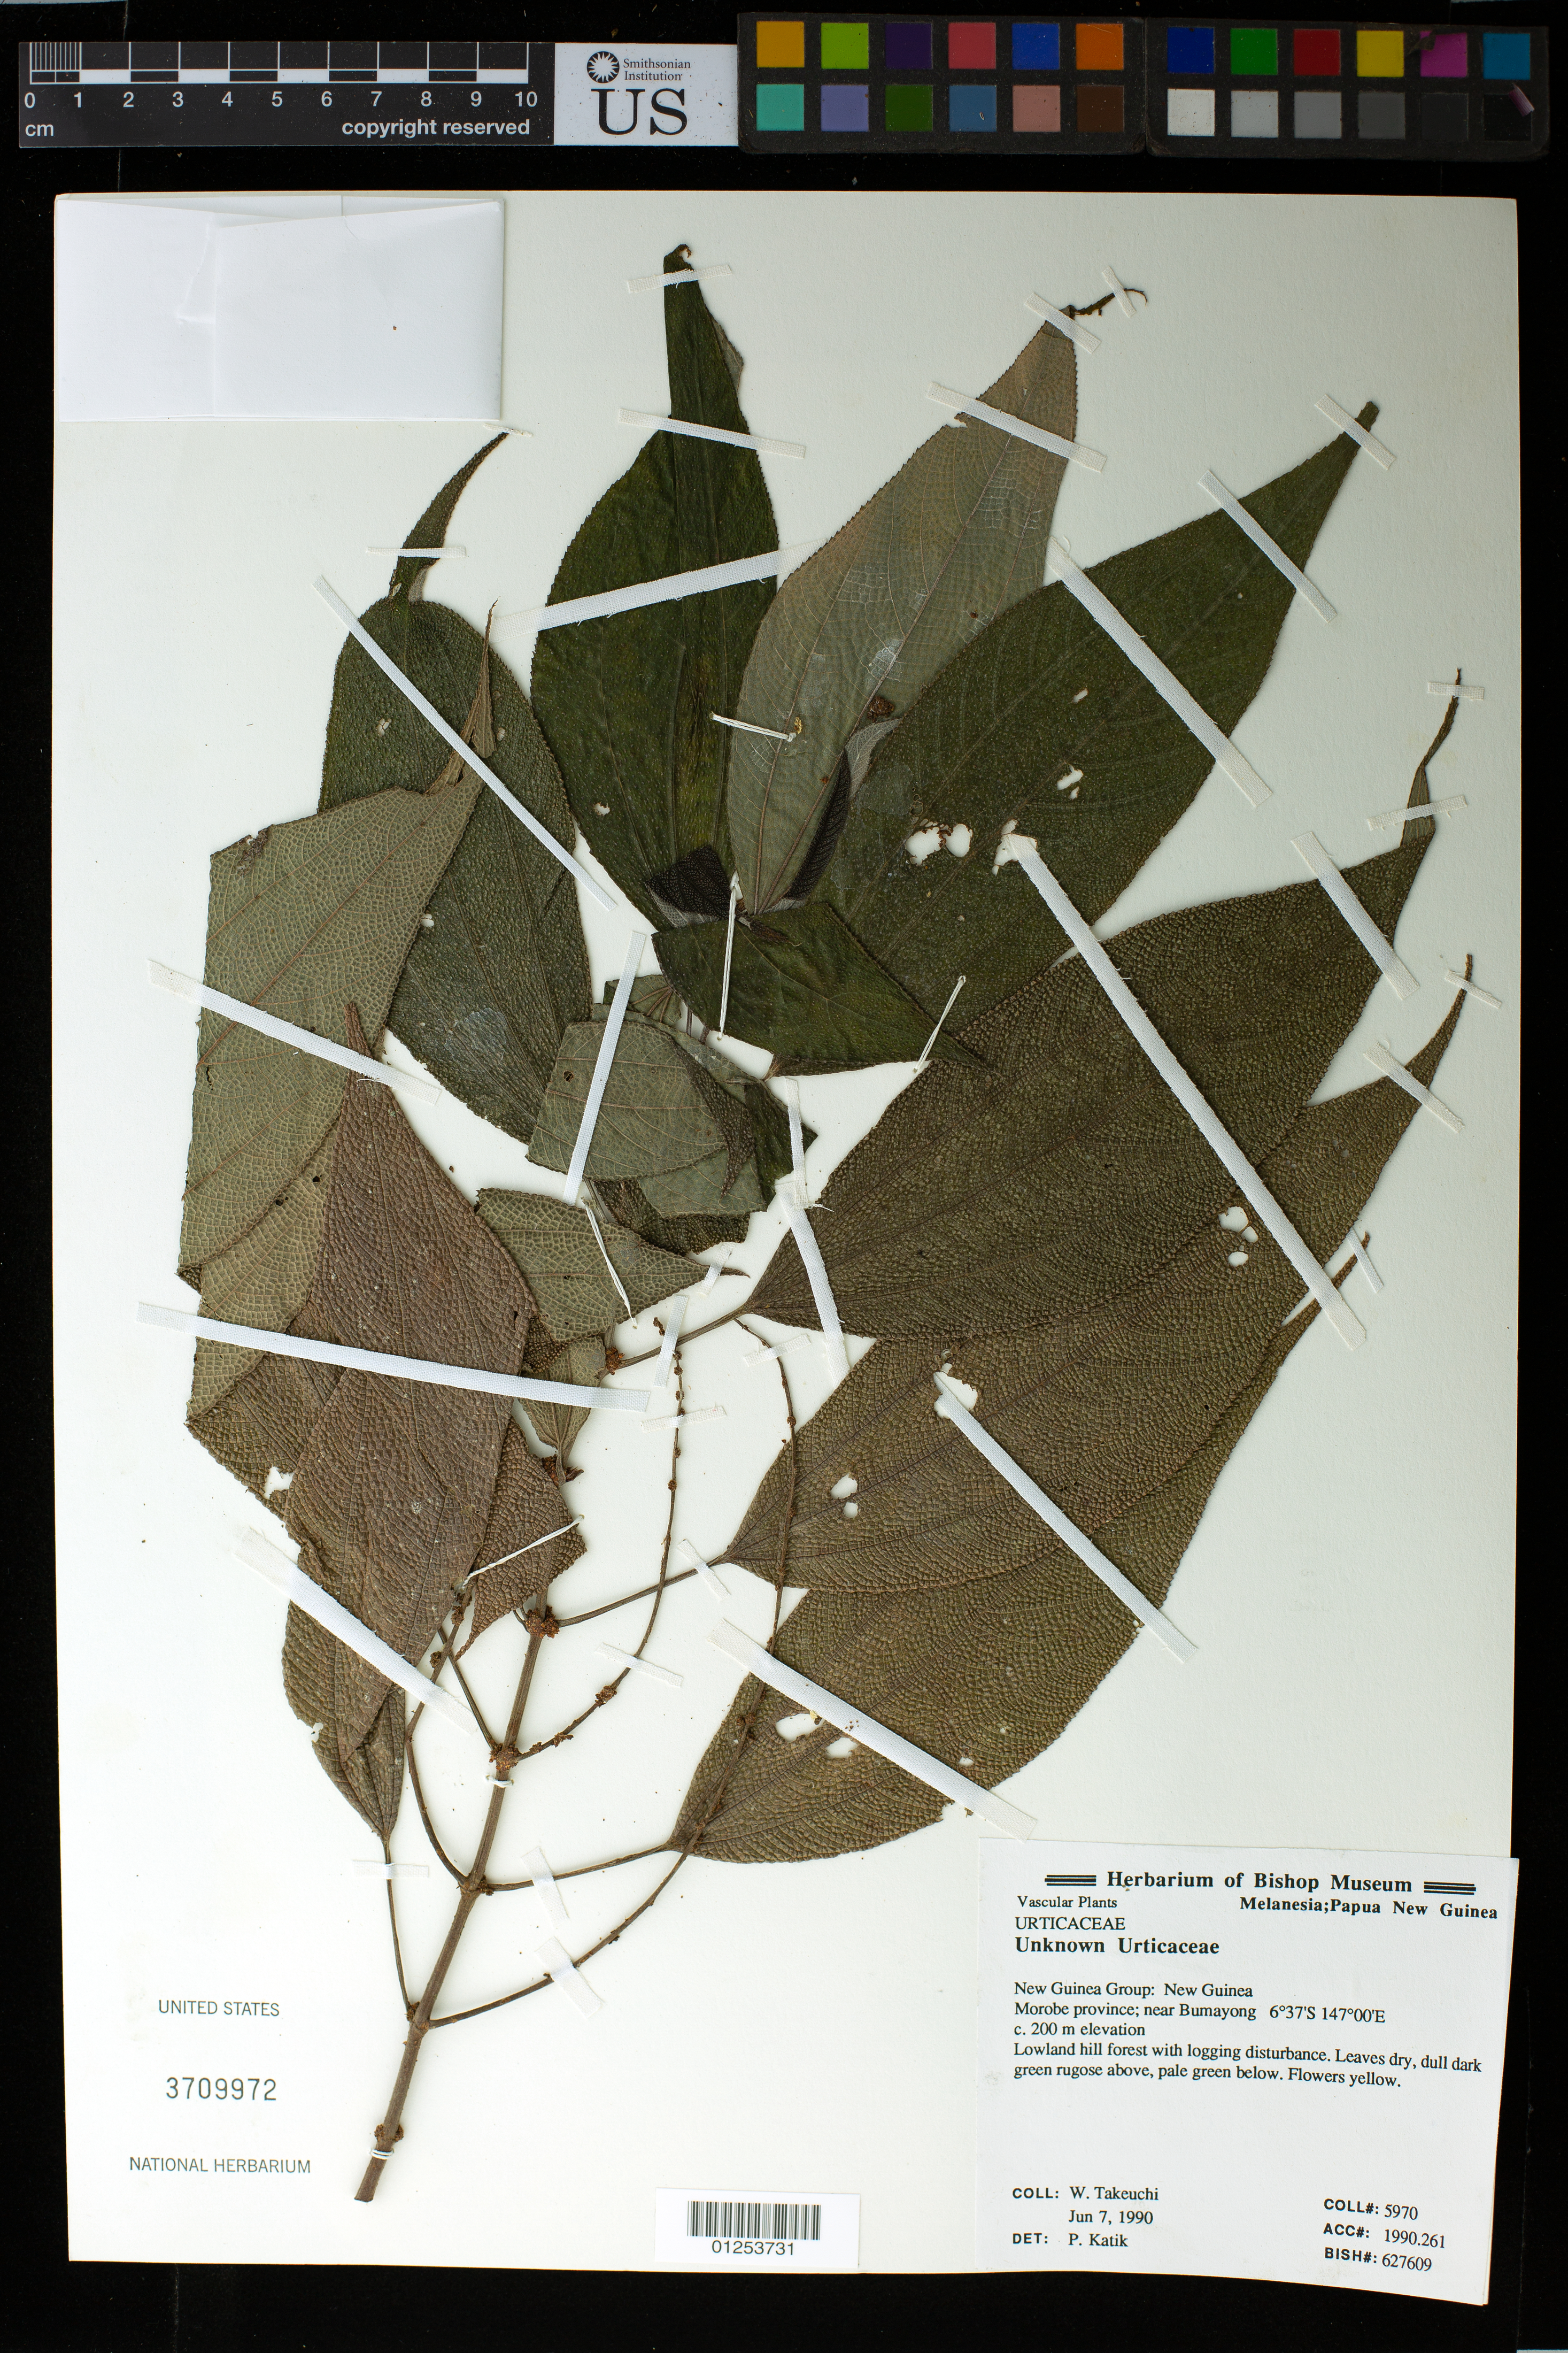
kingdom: Plantae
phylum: Tracheophyta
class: Magnoliopsida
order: Rosales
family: Urticaceae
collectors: W. N. Takeuchi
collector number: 5970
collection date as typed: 07 Jun 1990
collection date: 1990-06-07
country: Papua New Guinea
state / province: Morobe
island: New Guinea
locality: Near Bumayong.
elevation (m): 200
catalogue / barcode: US 3709972